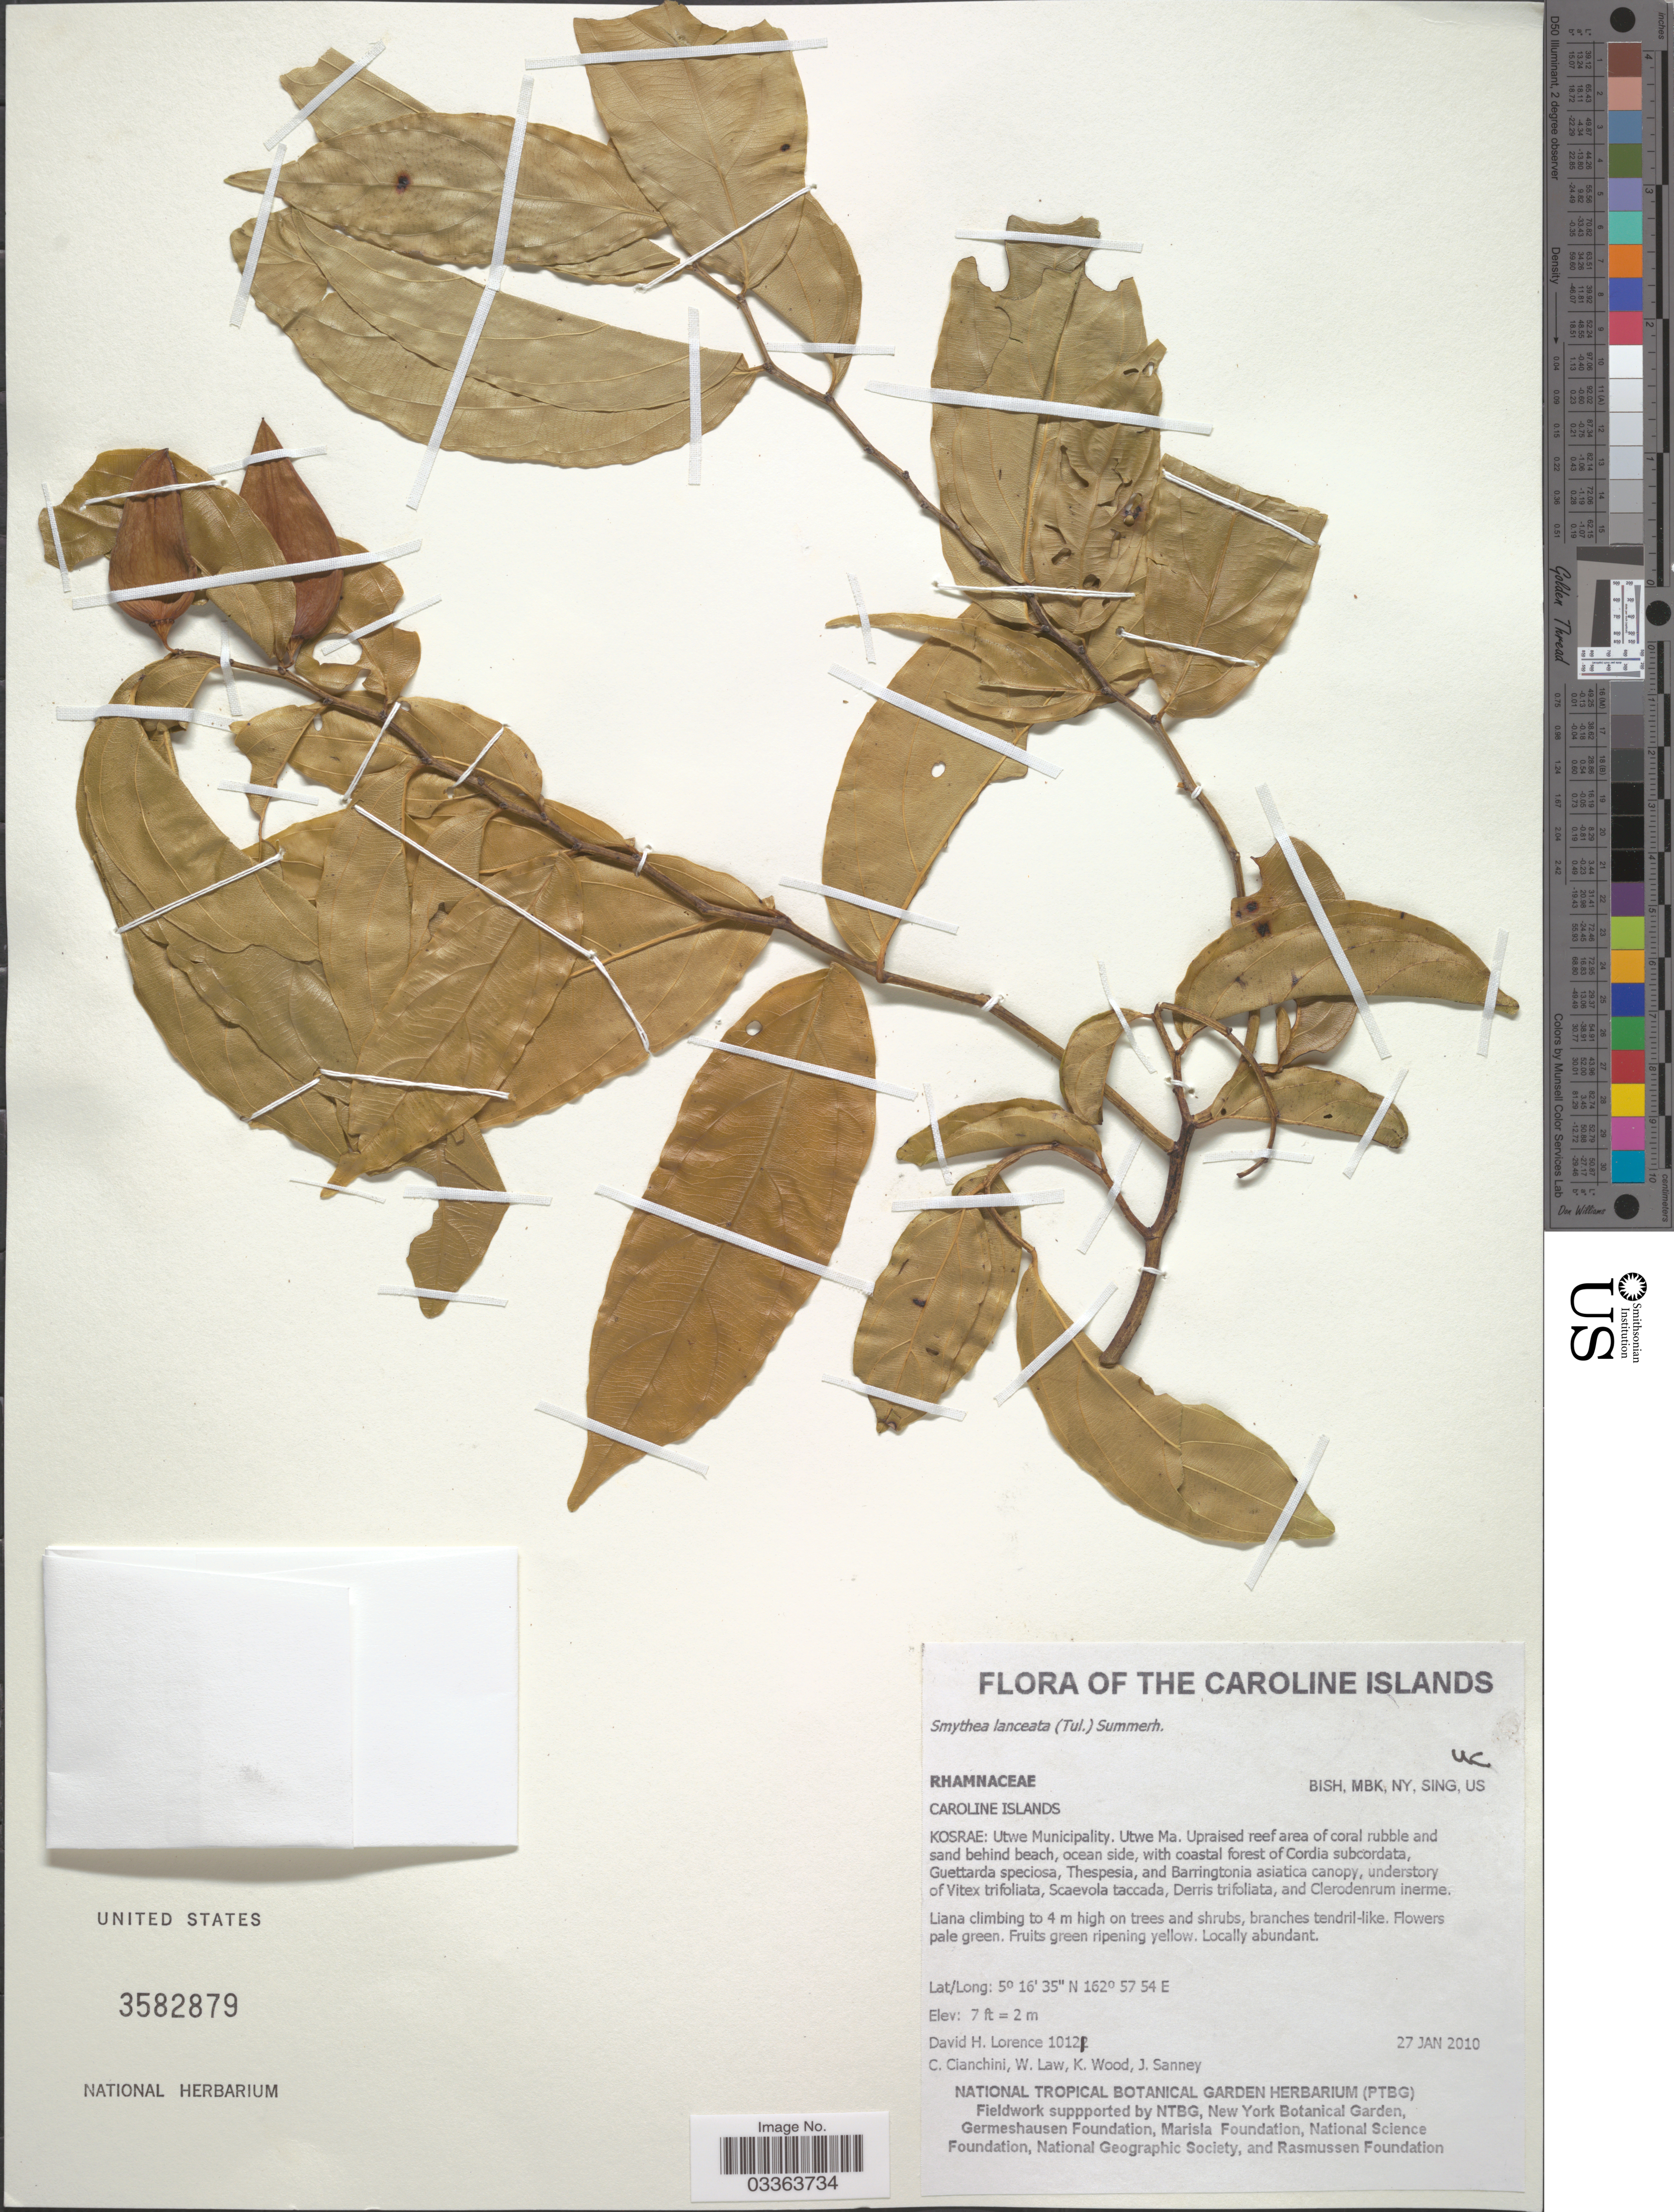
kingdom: Plantae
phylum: Tracheophyta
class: Magnoliopsida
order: Rosales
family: Rhamnaceae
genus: Smythea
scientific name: Smythea lanceata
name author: Summerh.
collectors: D. Lorence, C. Cianchini, W. Law, K. Wood & J. Sanney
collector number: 10121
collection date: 2010-01-27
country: Micronesia, Federated States of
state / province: Kosrae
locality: The Caroline Islands. Kosrae: Utwe Municipality. Utwe Ma. Upraised reef area of coral rubble and sand behind beach, ocean side.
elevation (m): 2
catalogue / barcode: US 3582879